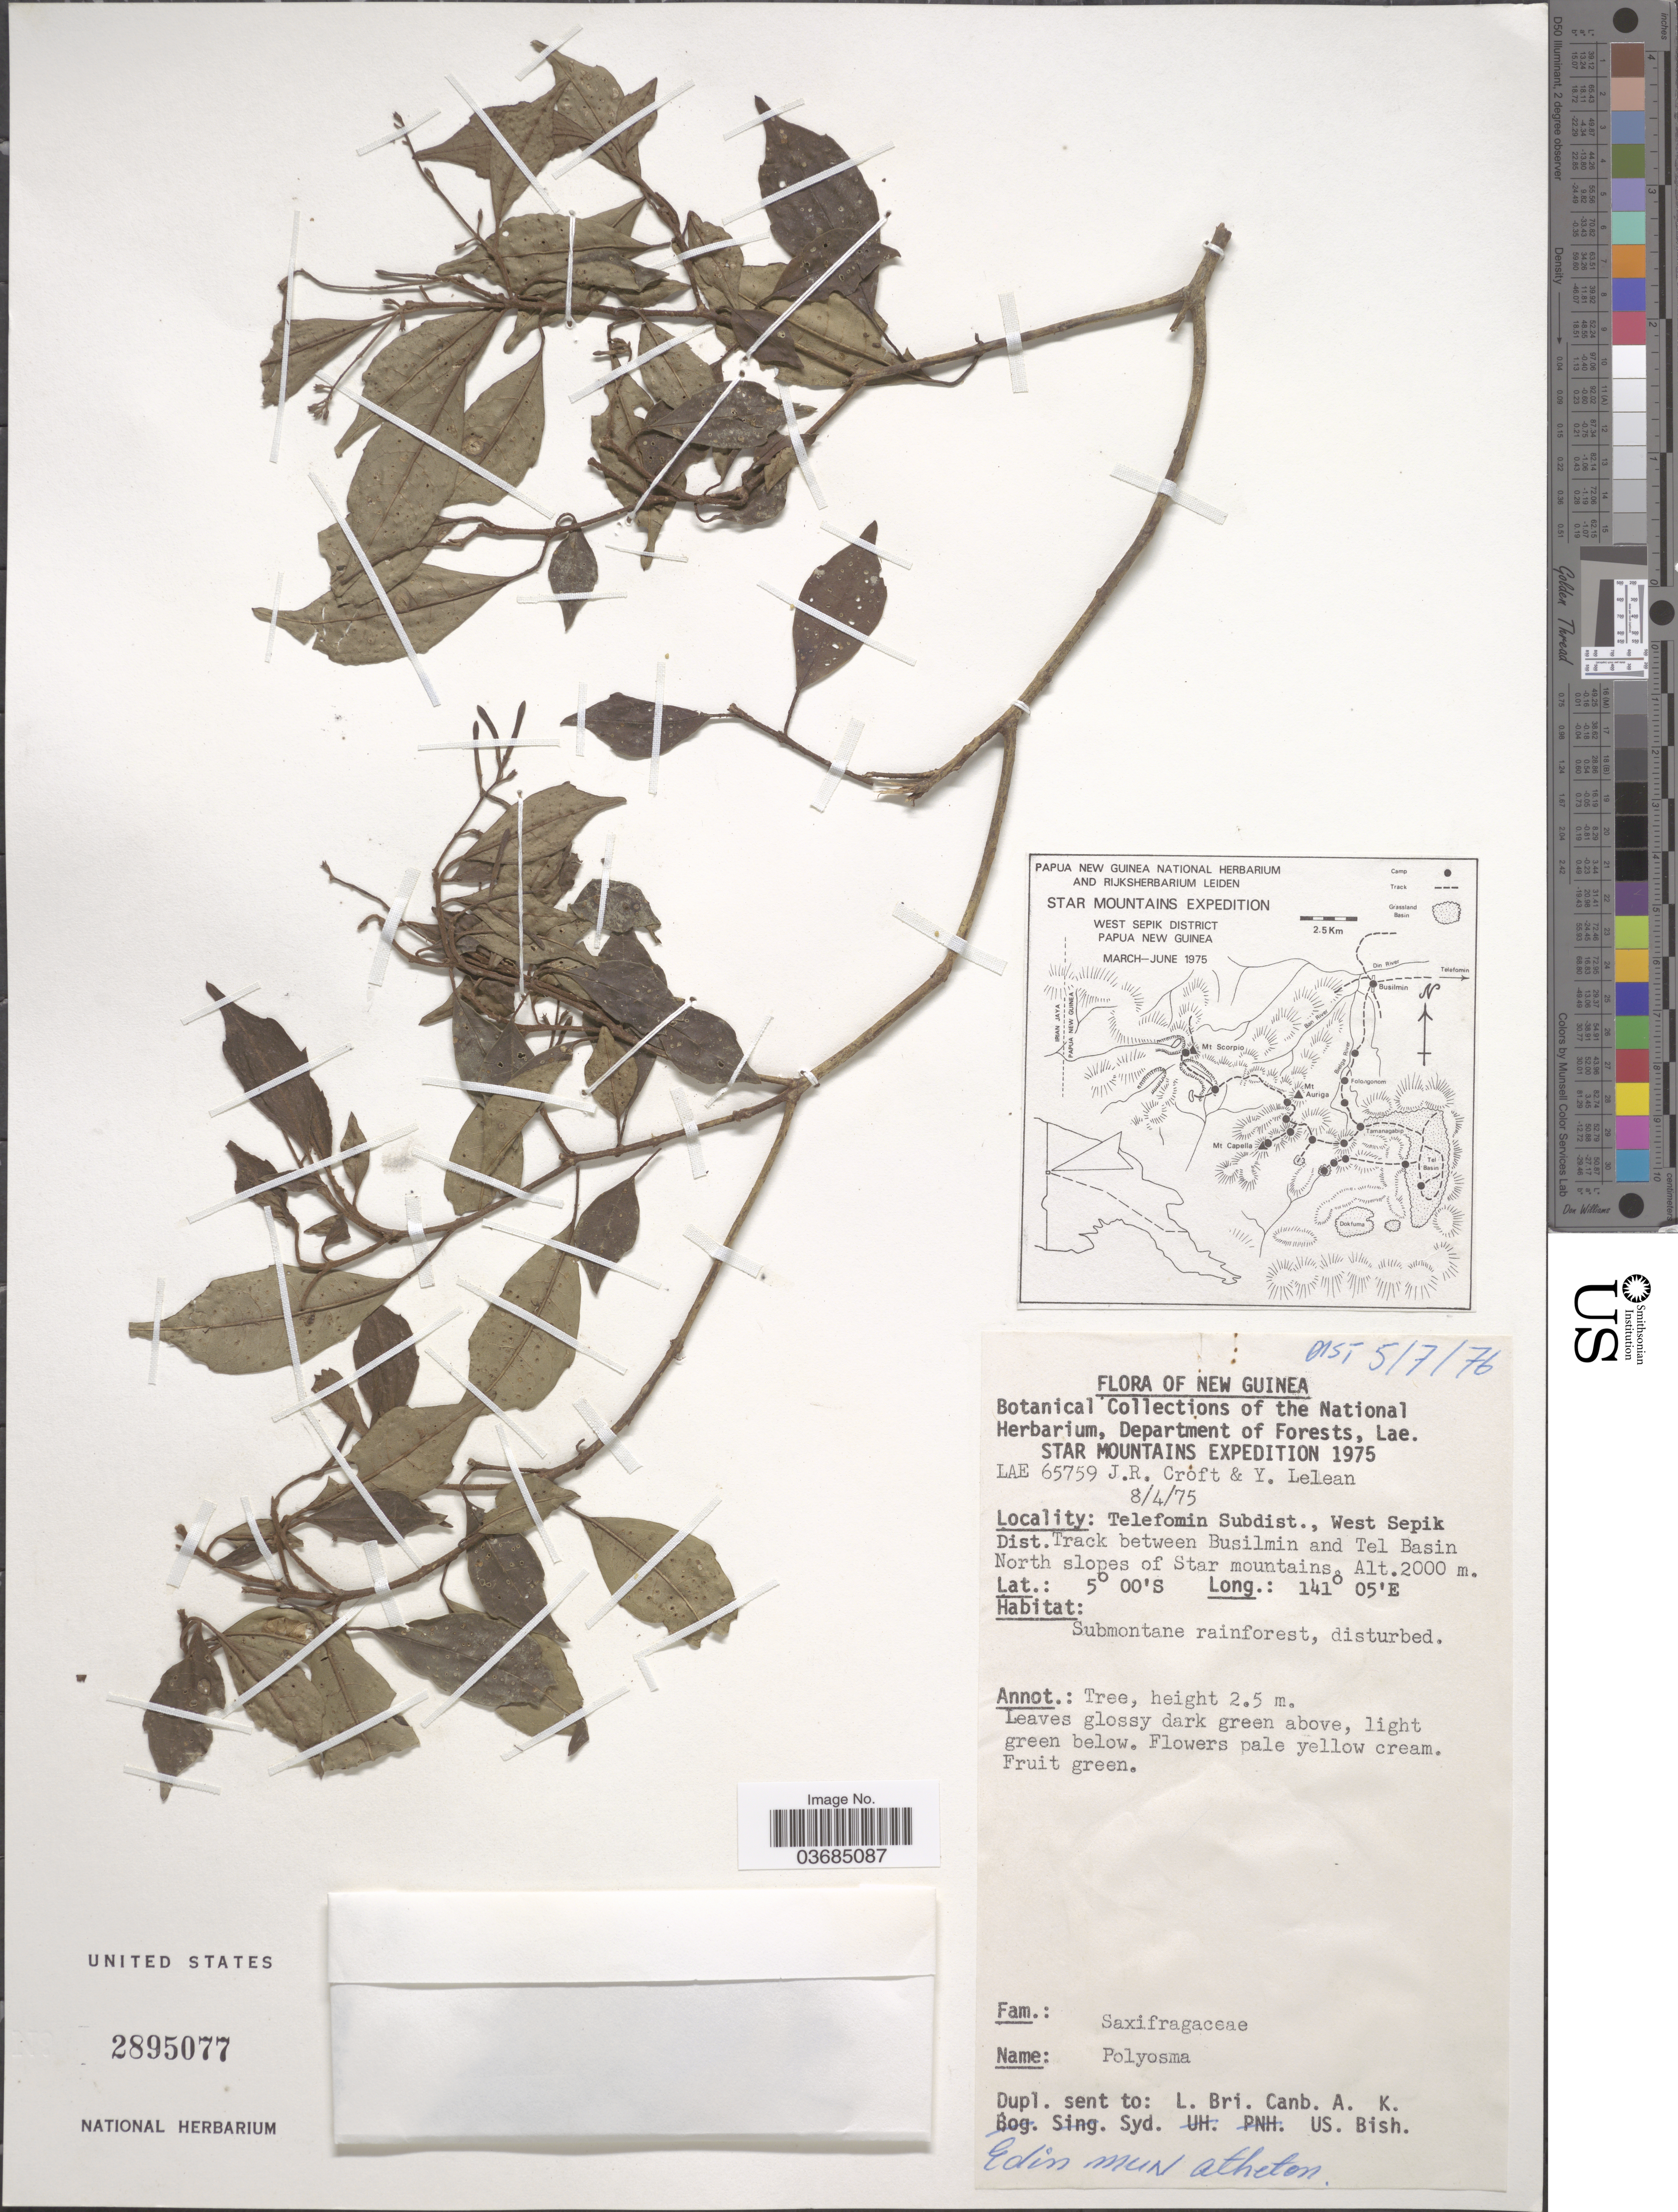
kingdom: Plantae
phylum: Tracheophyta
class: Magnoliopsida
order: Escalloniales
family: Escalloniaceae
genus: Polyosma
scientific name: Polyosma sp.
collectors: J. R. Croft & Y. Lelean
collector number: LAE65759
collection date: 1975-04-08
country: Papua New Guinea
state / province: Sandaun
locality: New Guinea. Star Mountains Expedition 1975. Telefomin Subdist., West Sepik Dist. Track between Busilmin and Tel Basin. North slopes of Star mountains.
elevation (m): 2000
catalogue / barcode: US 2895077